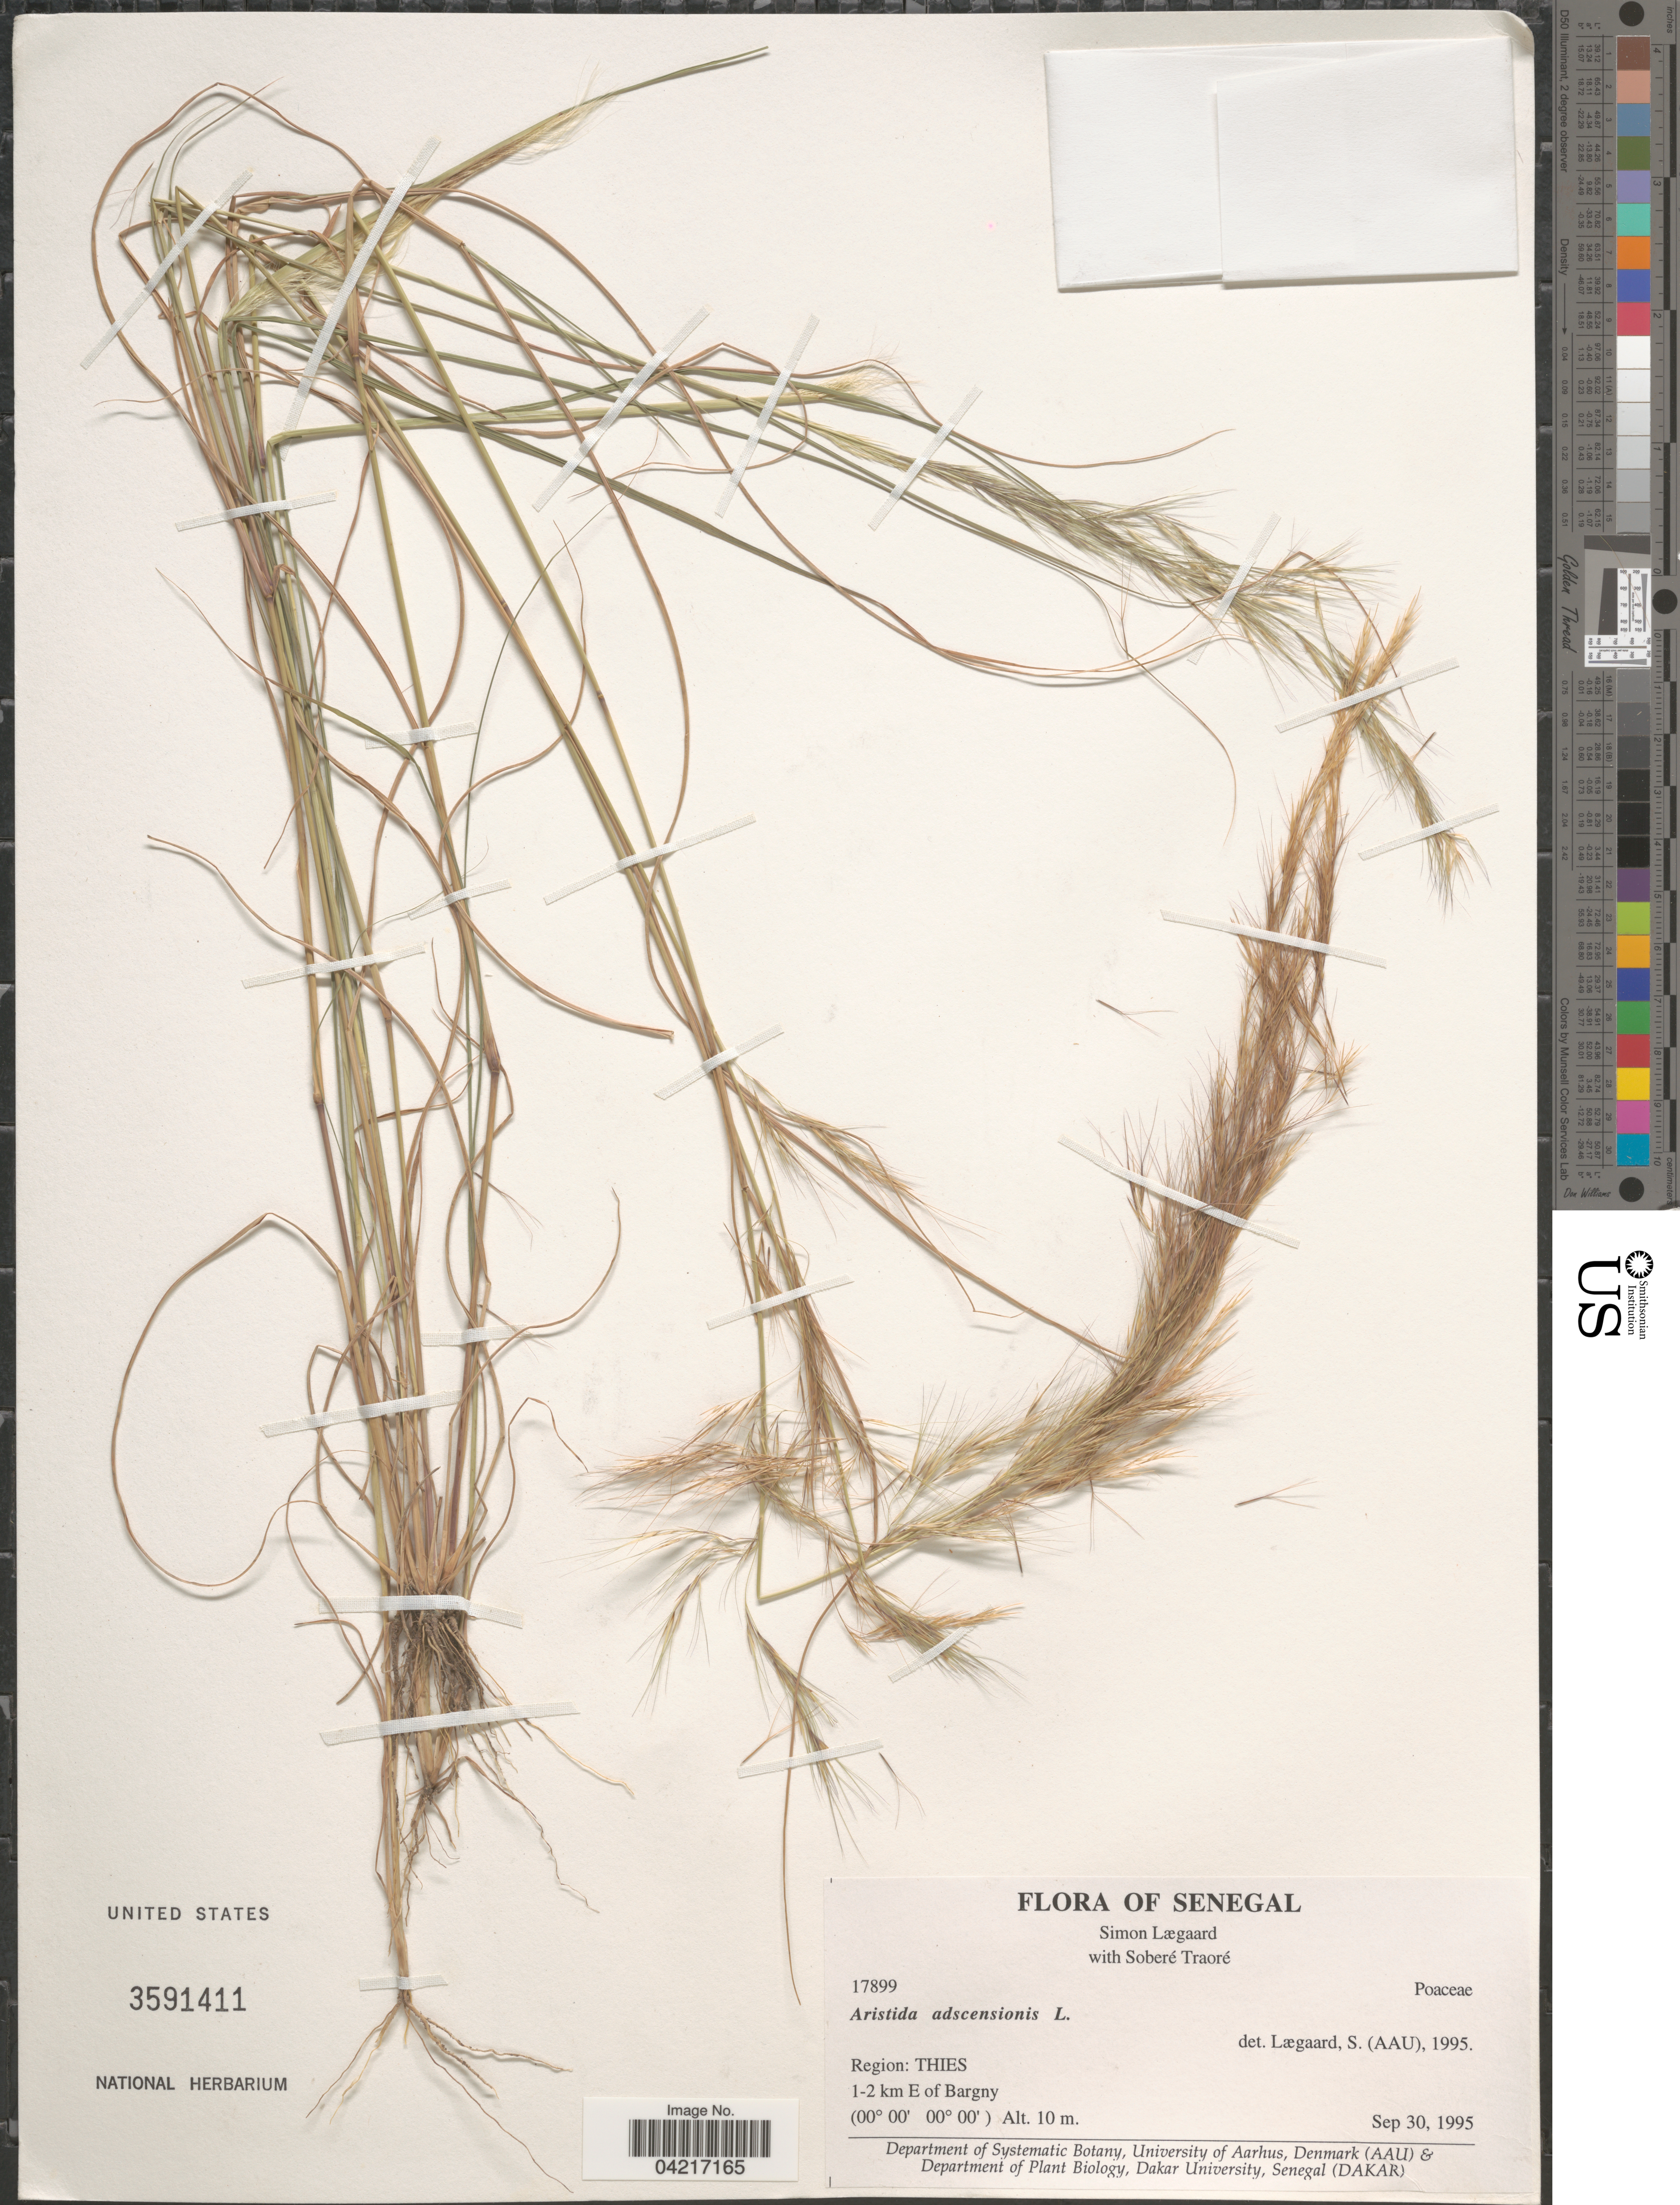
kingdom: Plantae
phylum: Tracheophyta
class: Liliopsida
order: Poales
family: Poaceae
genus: Aristida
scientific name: Aristida adscensionis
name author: L.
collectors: S. Lægaard & S. Traore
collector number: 17899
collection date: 1995-09-30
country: Senegal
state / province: Thies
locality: Region: Thies. 1-2 km E of Bargny.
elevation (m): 10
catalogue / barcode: US 3591411